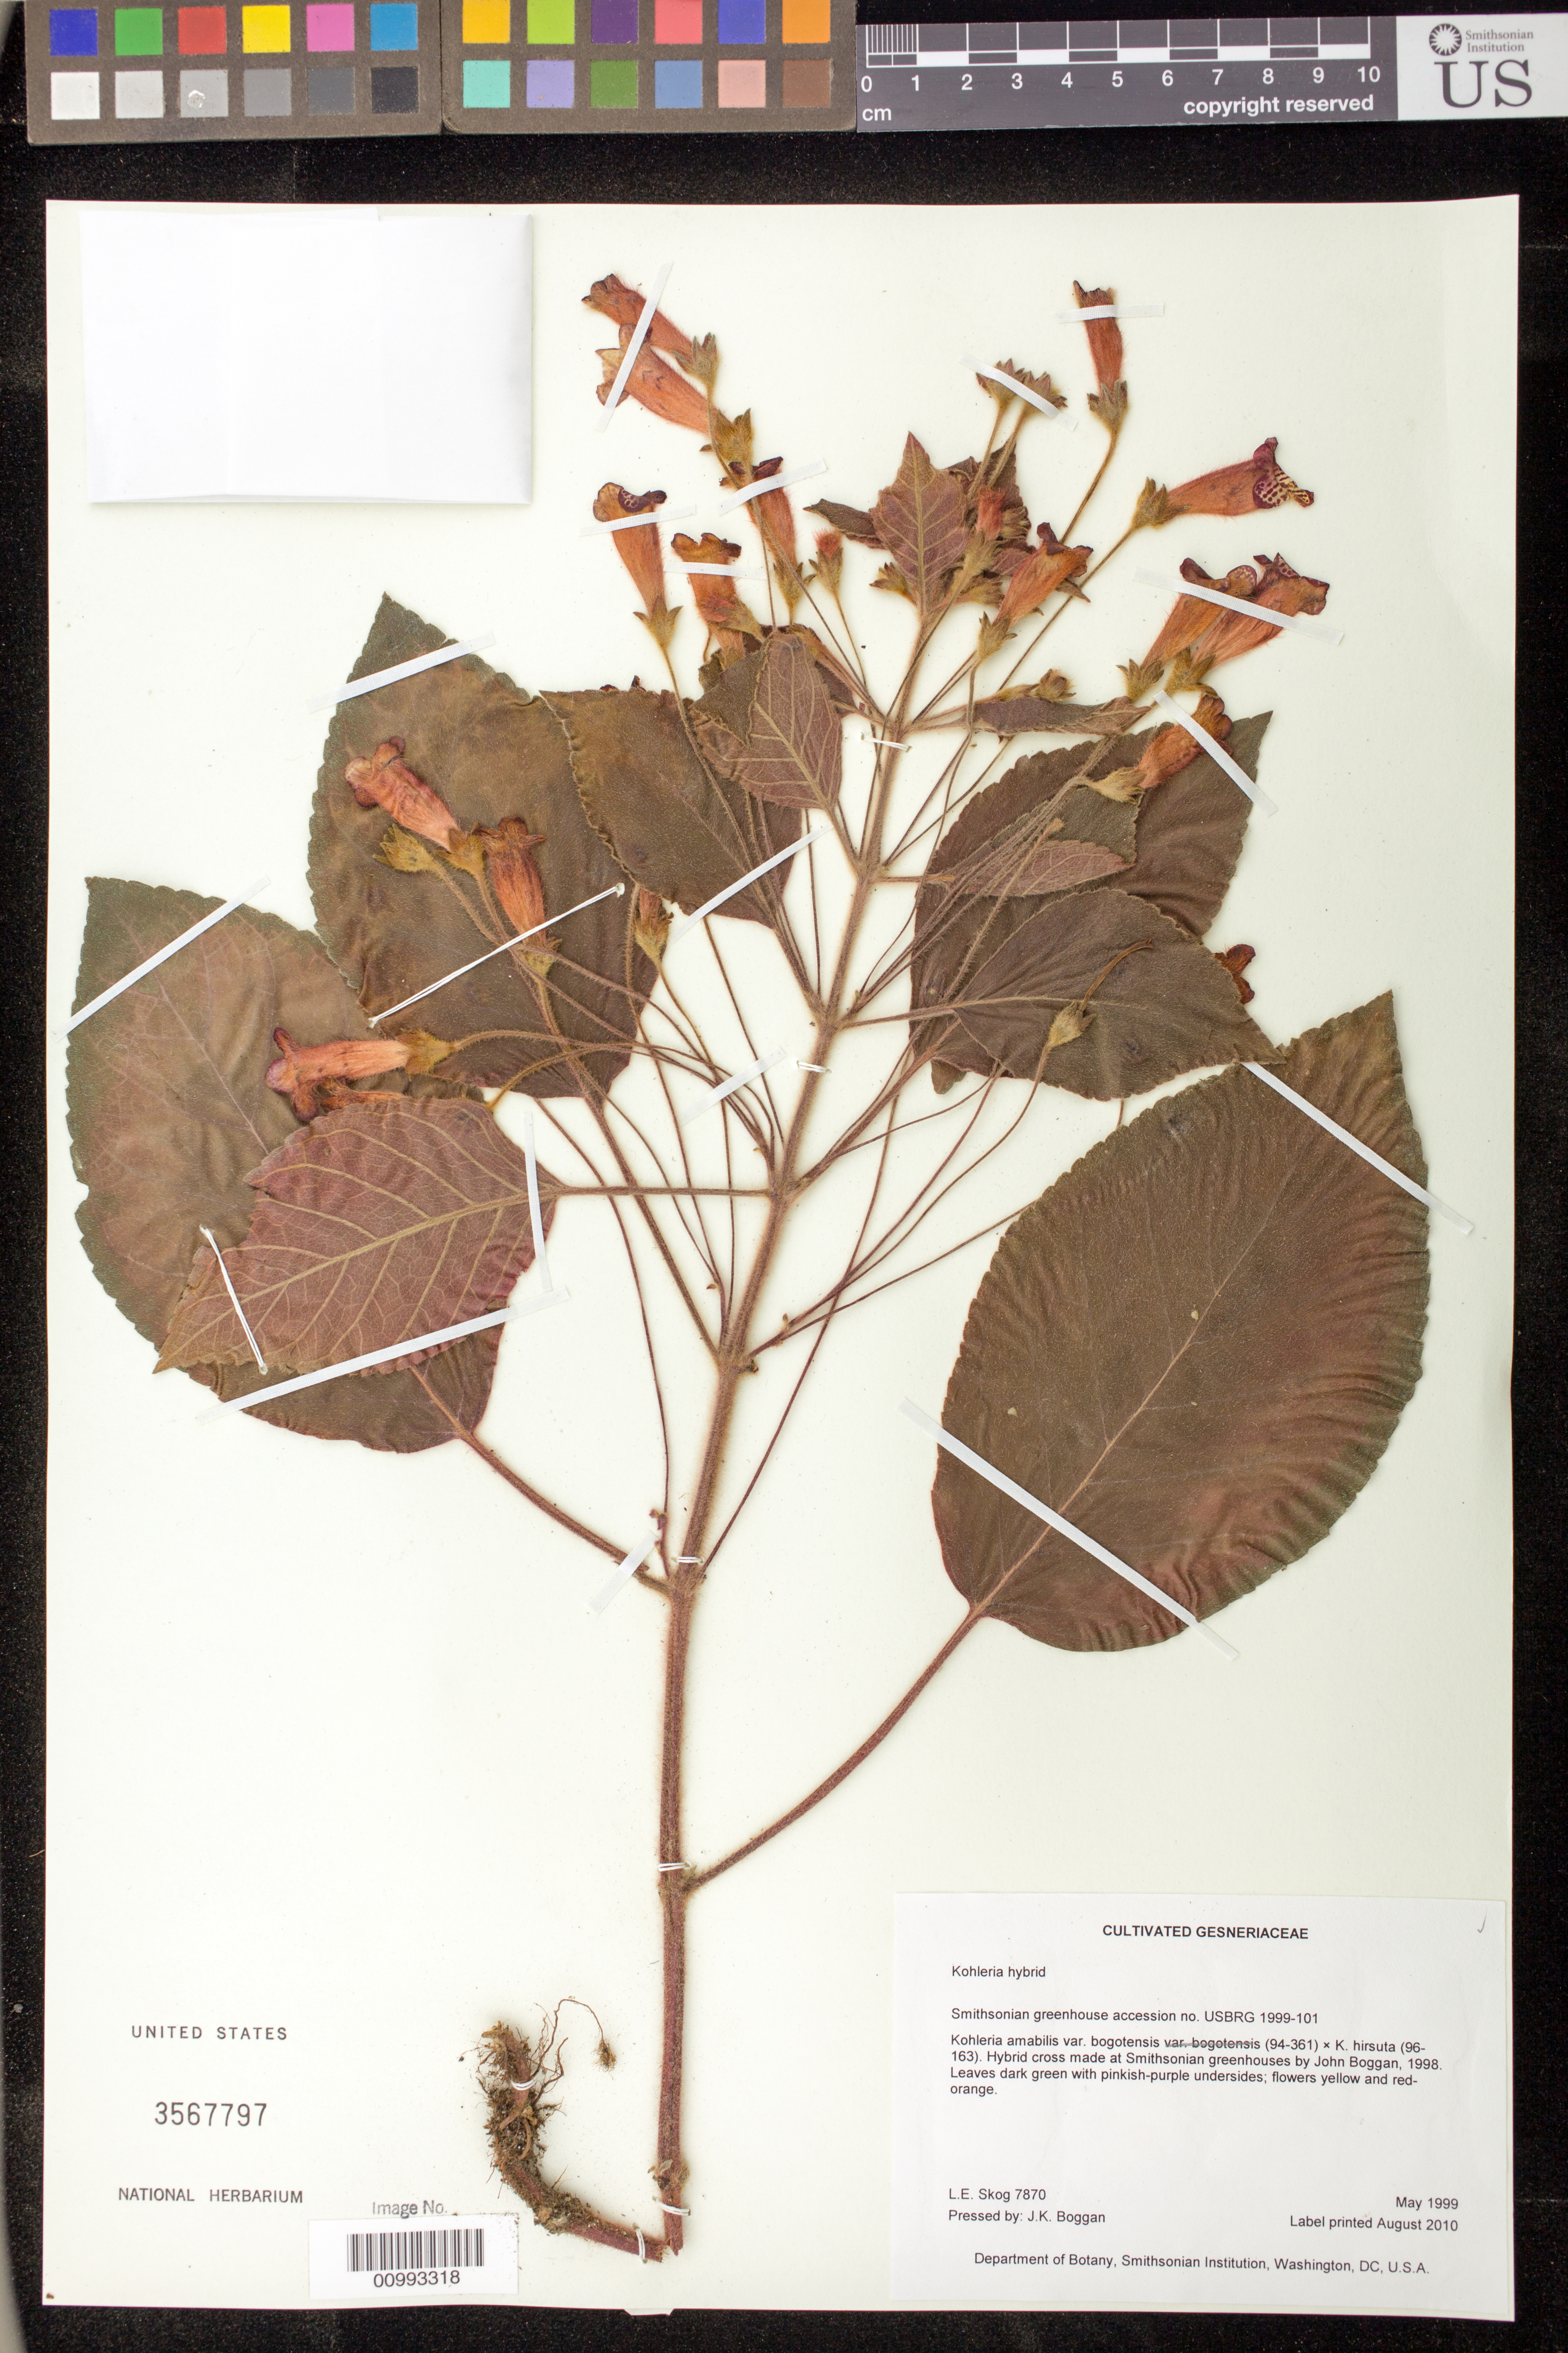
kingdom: Plantae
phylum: Tracheophyta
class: Magnoliopsida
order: Lamiales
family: Gesneriaceae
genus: Kohleria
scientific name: Kohleria hybrid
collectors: L. E. Skog & J. K. Boggan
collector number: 7870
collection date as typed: May 1999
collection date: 1999-05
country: United States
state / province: District of Columbia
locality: Department of Botany, Smithsonian Institution, Washington, DC, U.S.A.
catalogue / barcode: US 3567797